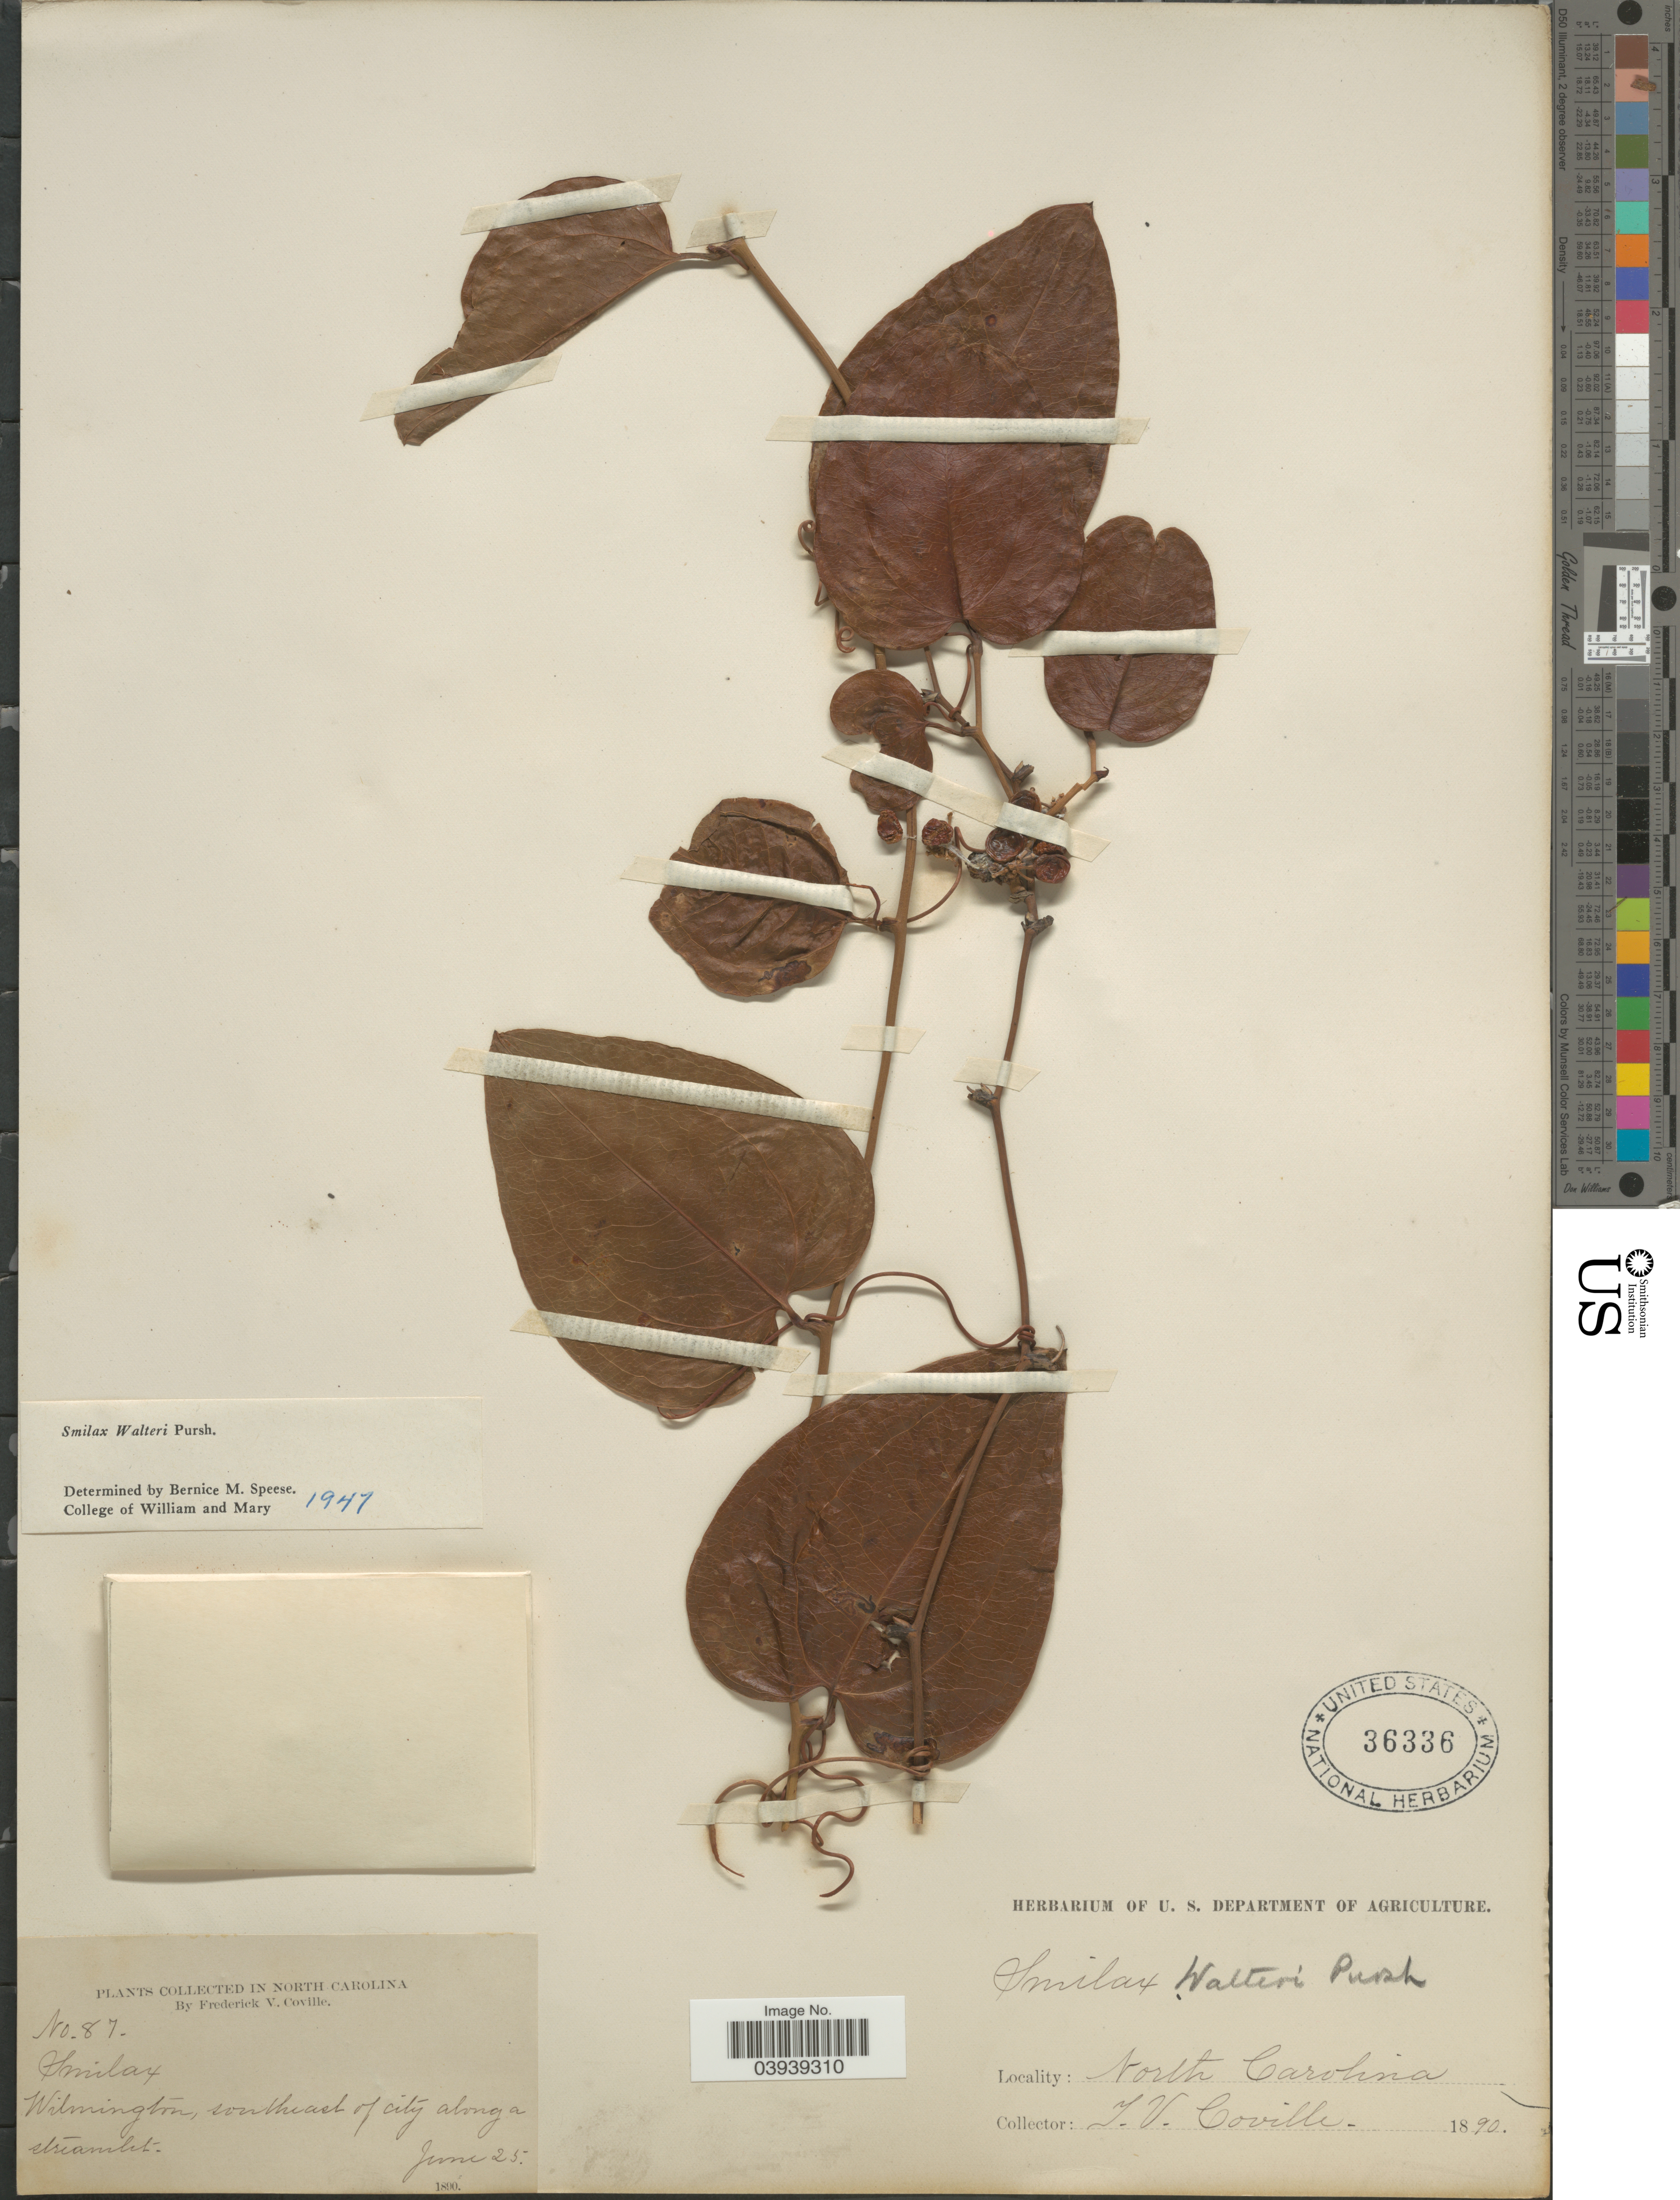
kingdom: Plantae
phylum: Tracheophyta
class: Liliopsida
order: Liliales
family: Smilacaceae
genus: Smilax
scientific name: Smilax walteri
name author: Pursh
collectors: F. V. Coville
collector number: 87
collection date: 1890-06-25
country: United States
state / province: North Carolina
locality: Wilmington, southeast of city along streamlet.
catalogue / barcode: US 36336